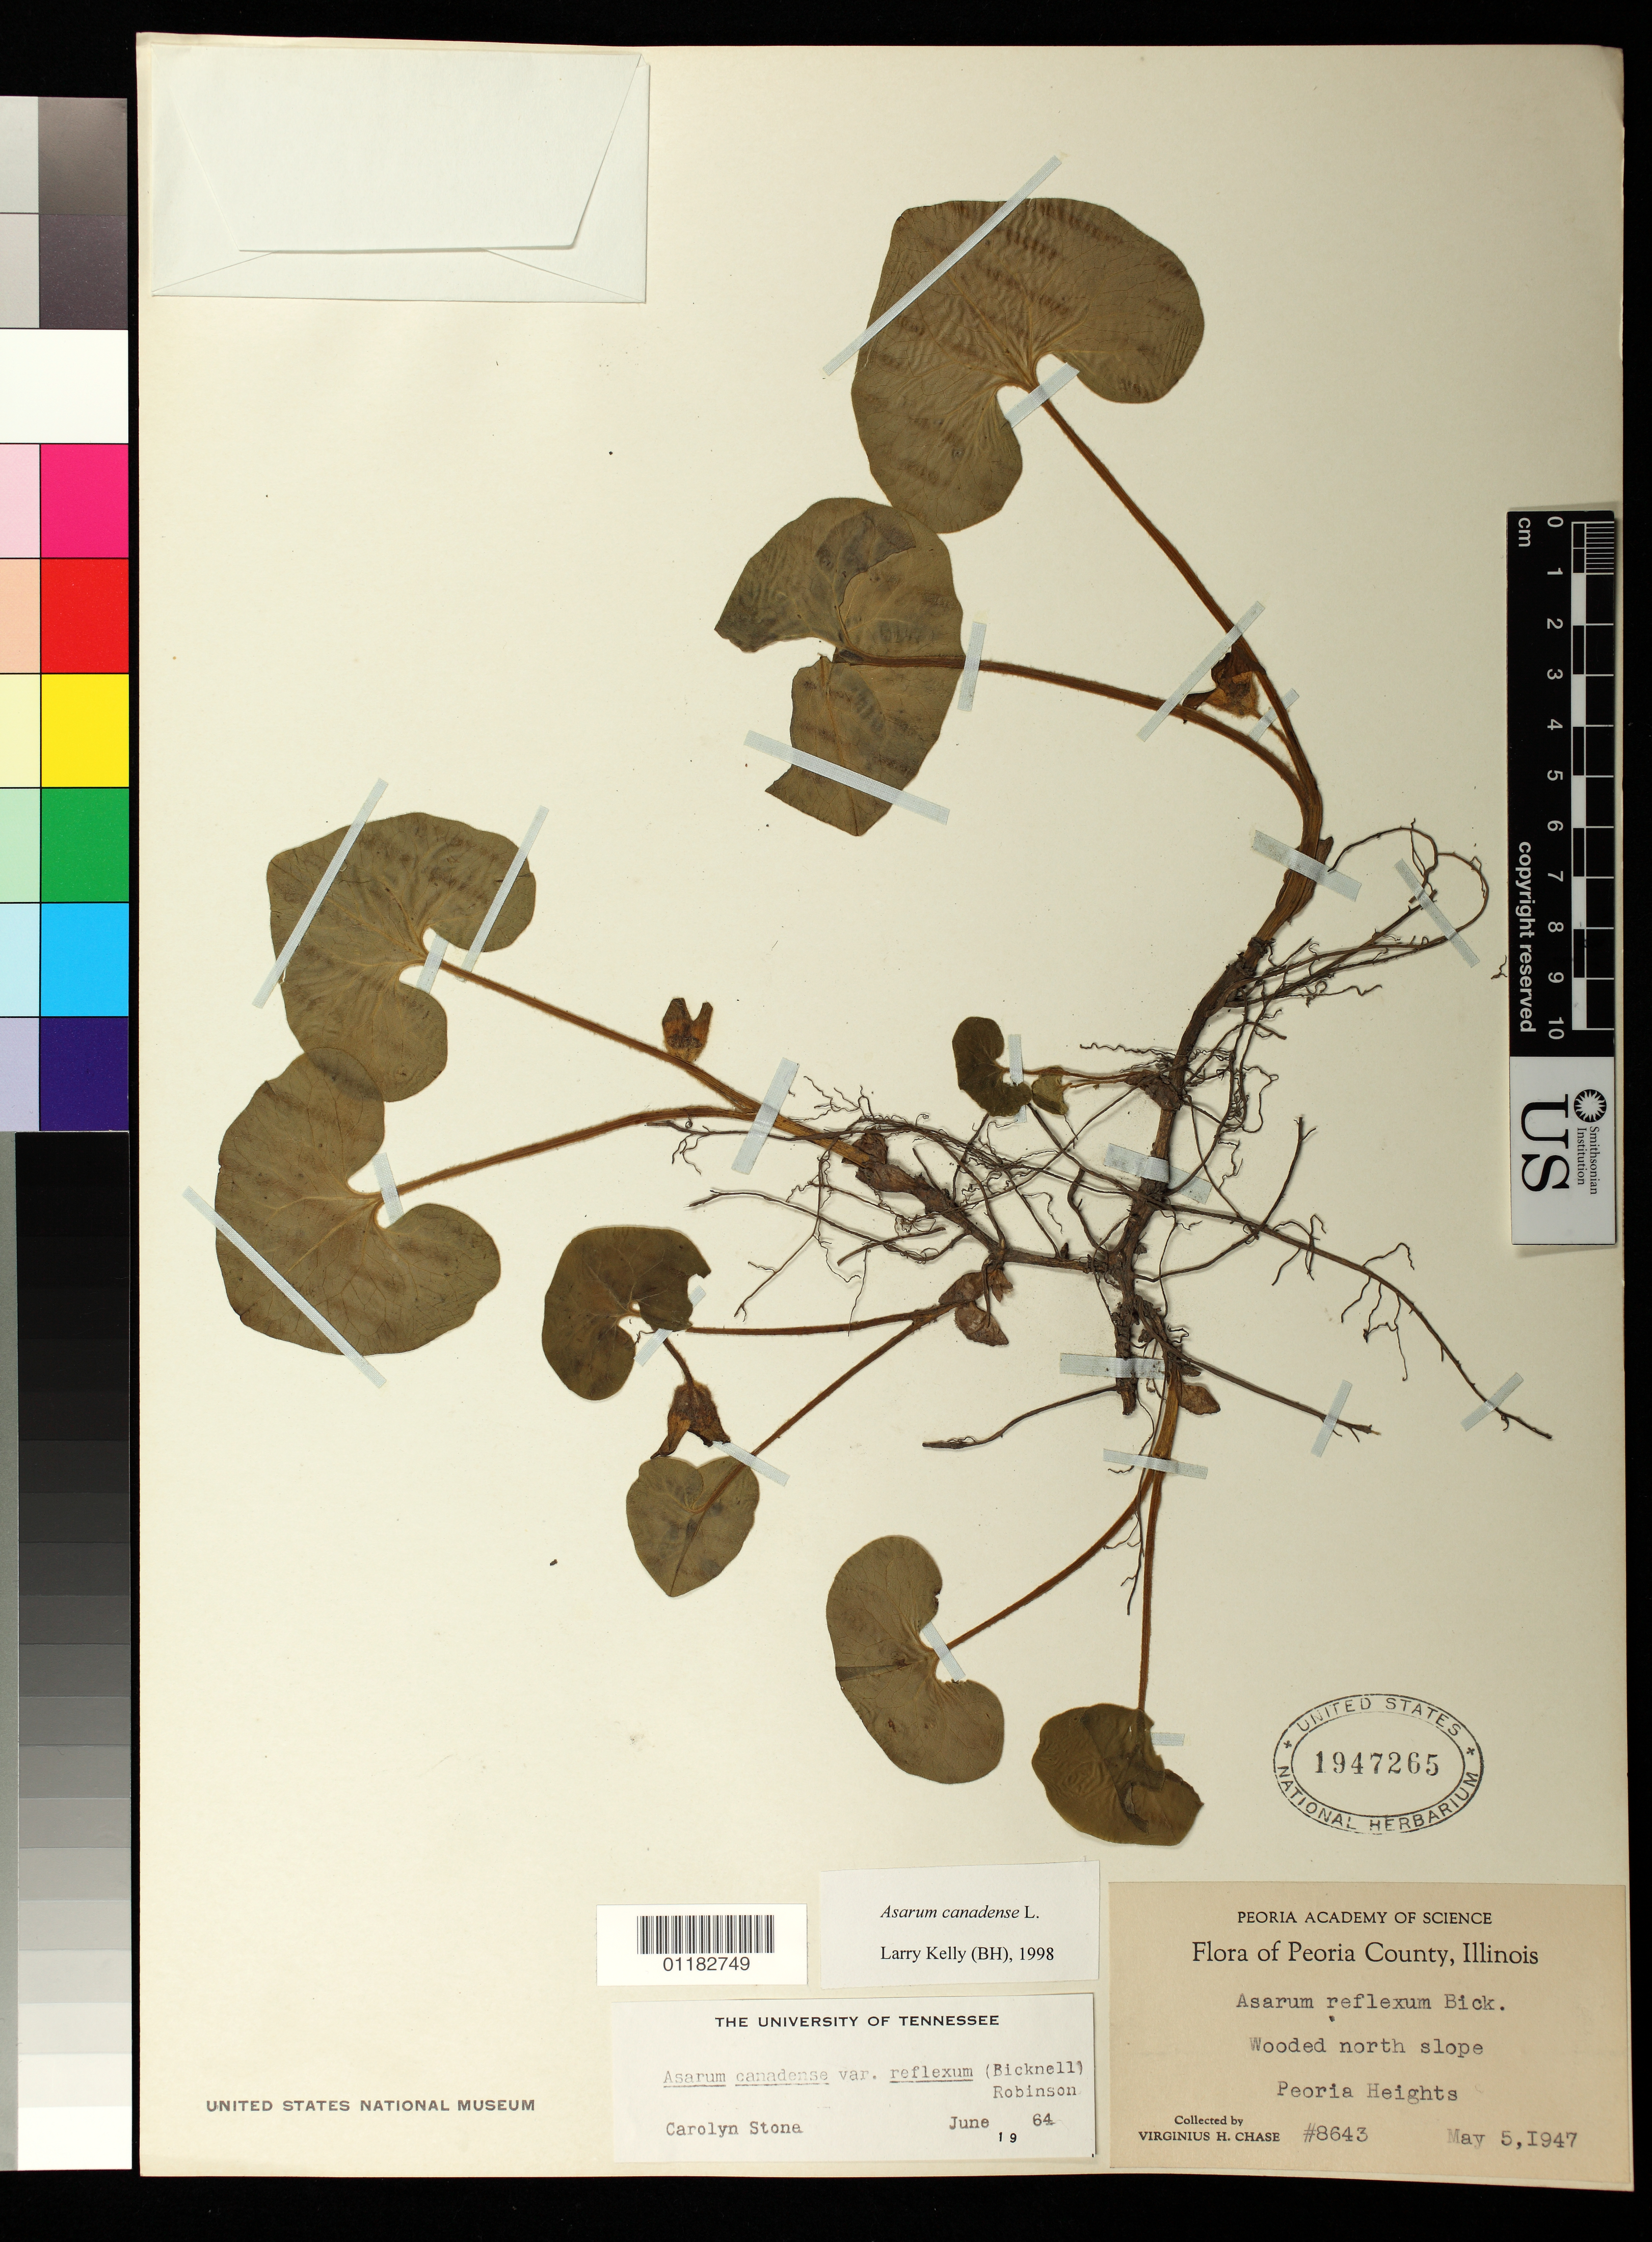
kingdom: Plantae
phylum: Tracheophyta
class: Magnoliopsida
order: Piperales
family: Aristolochiaceae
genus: Asarum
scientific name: Asarum canadense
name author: L.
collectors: V. H. Chase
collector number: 8643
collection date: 1947-05-05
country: United States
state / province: Illinois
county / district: Peoria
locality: Wooded north slope, Peoria Heights, Peoria County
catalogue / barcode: US 1947265